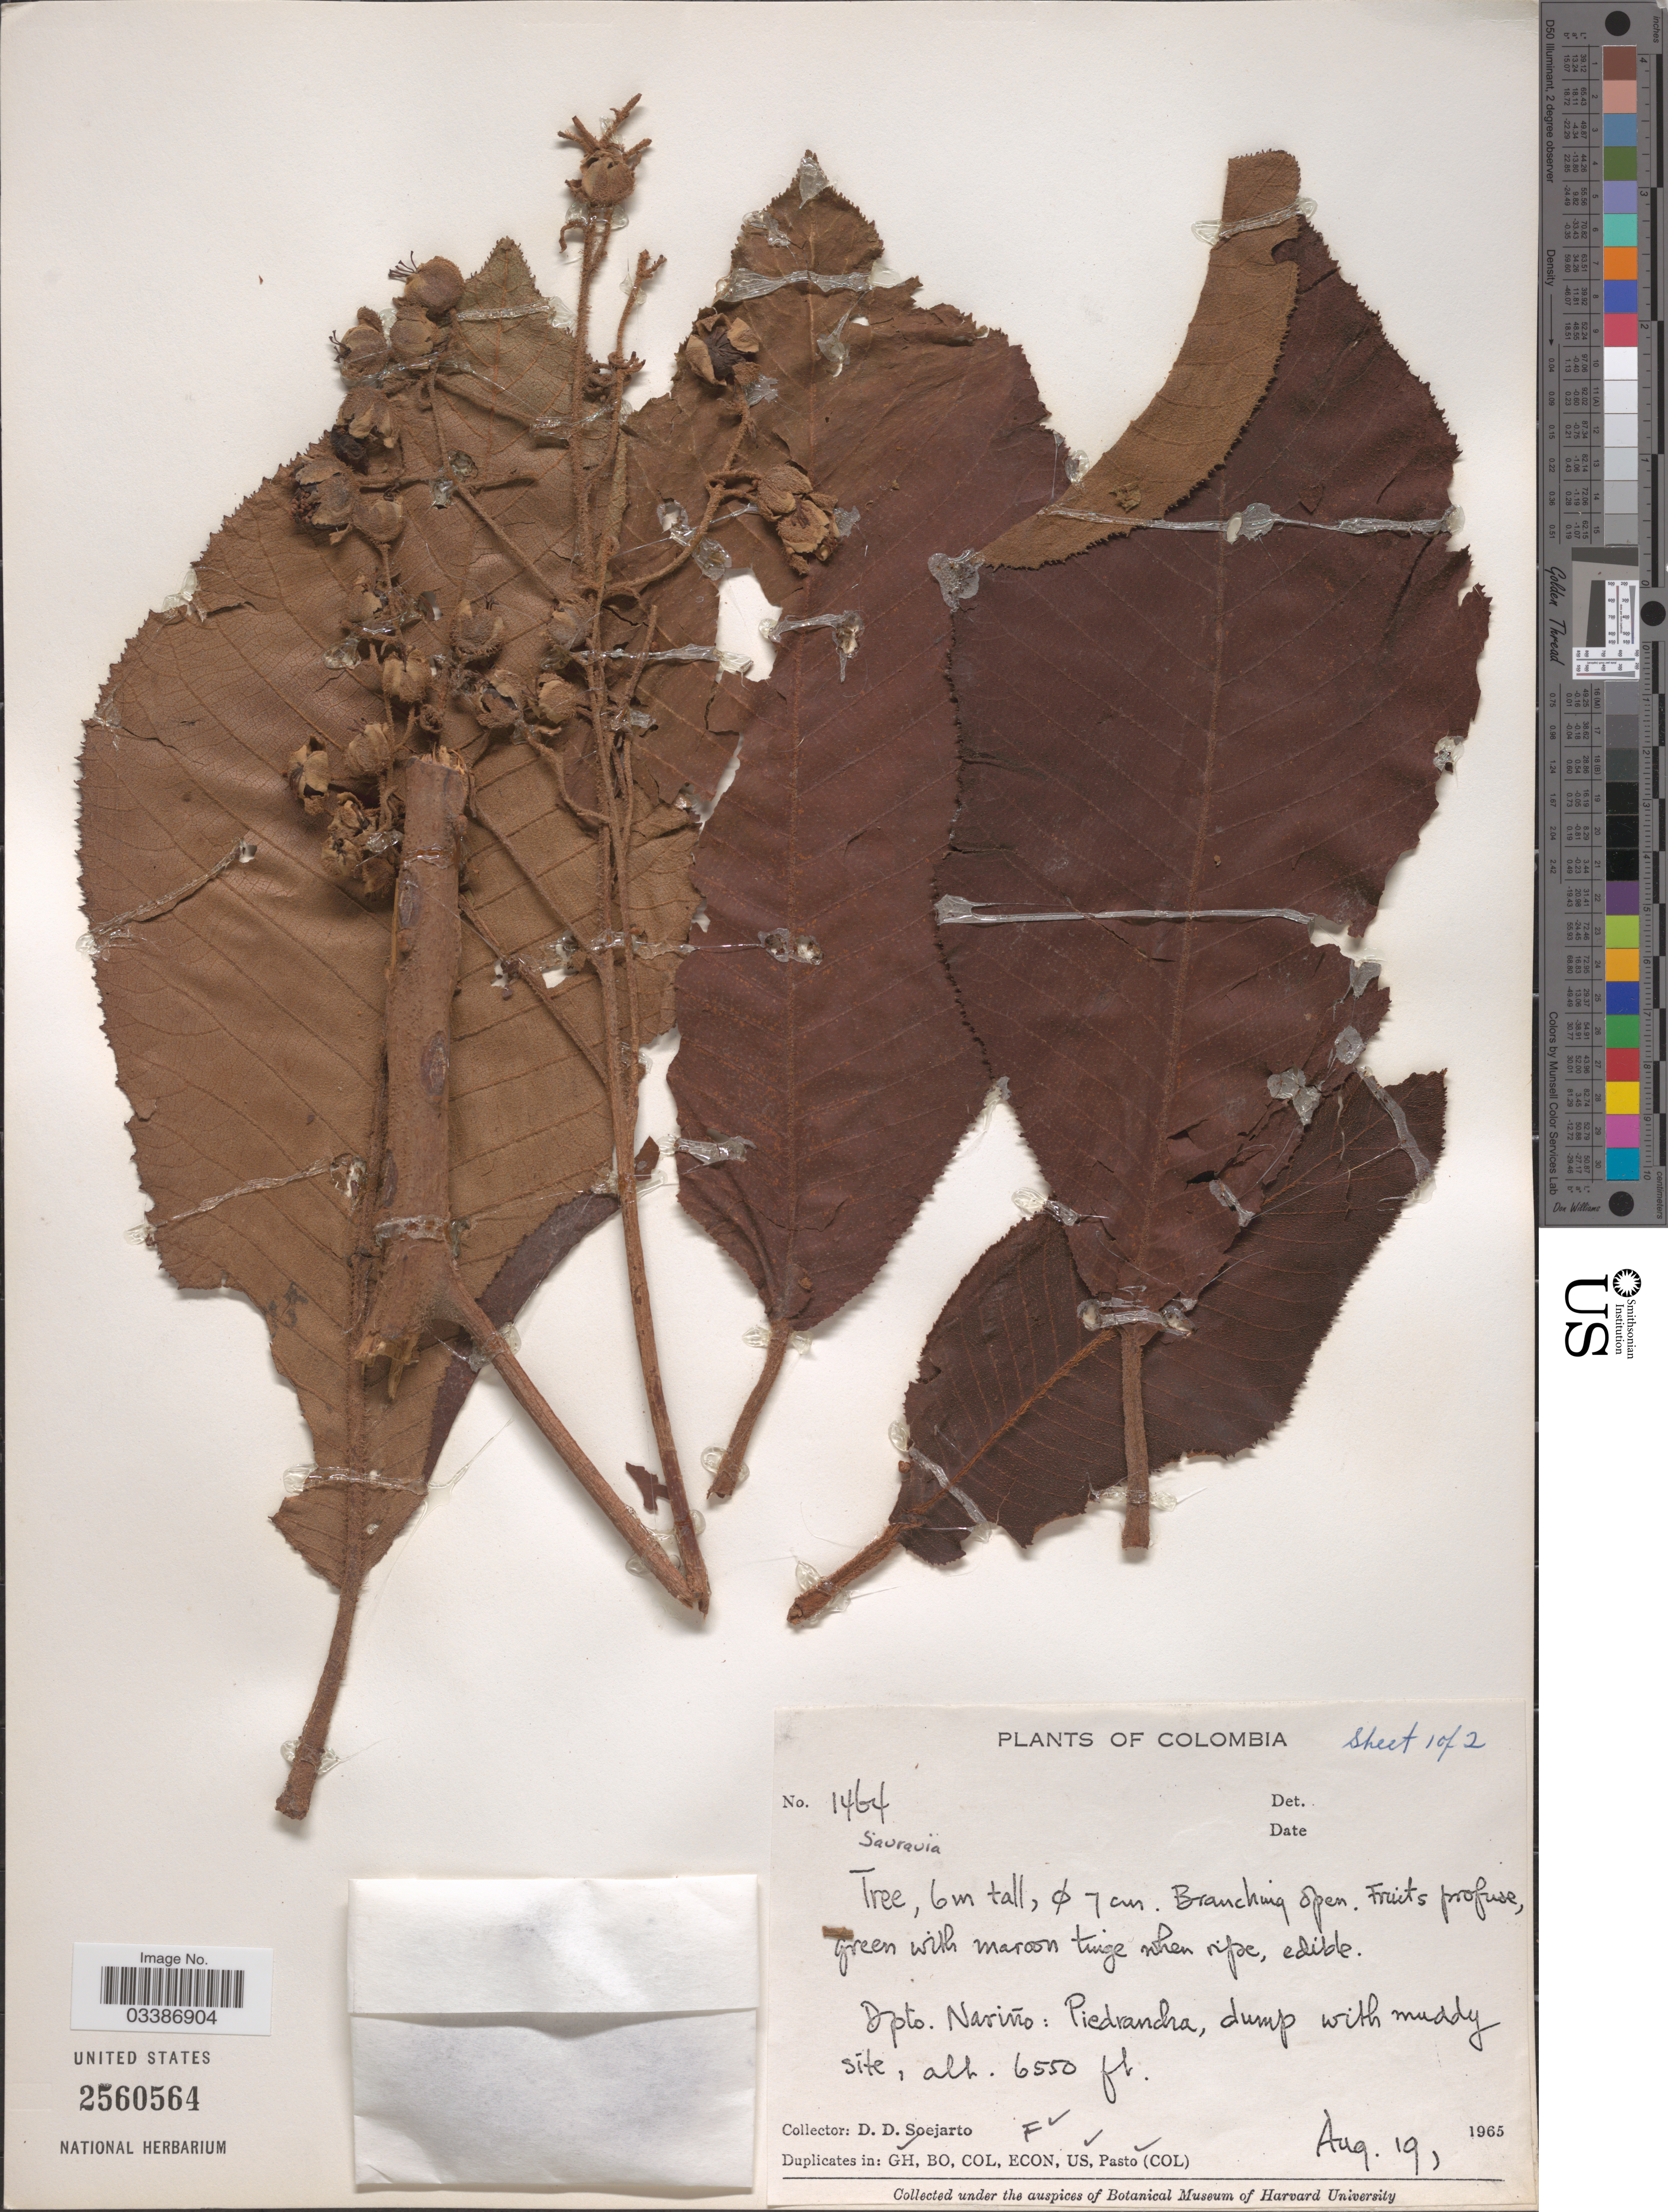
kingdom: Plantae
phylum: Tracheophyta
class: Magnoliopsida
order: Ericales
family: Actinidiaceae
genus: Saurauia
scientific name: Saurauia sp.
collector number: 1464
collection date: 1965-08-19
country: Colombia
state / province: Nariño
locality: Dpto. Nariño: Piedrancha.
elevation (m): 1996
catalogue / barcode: US 2560564